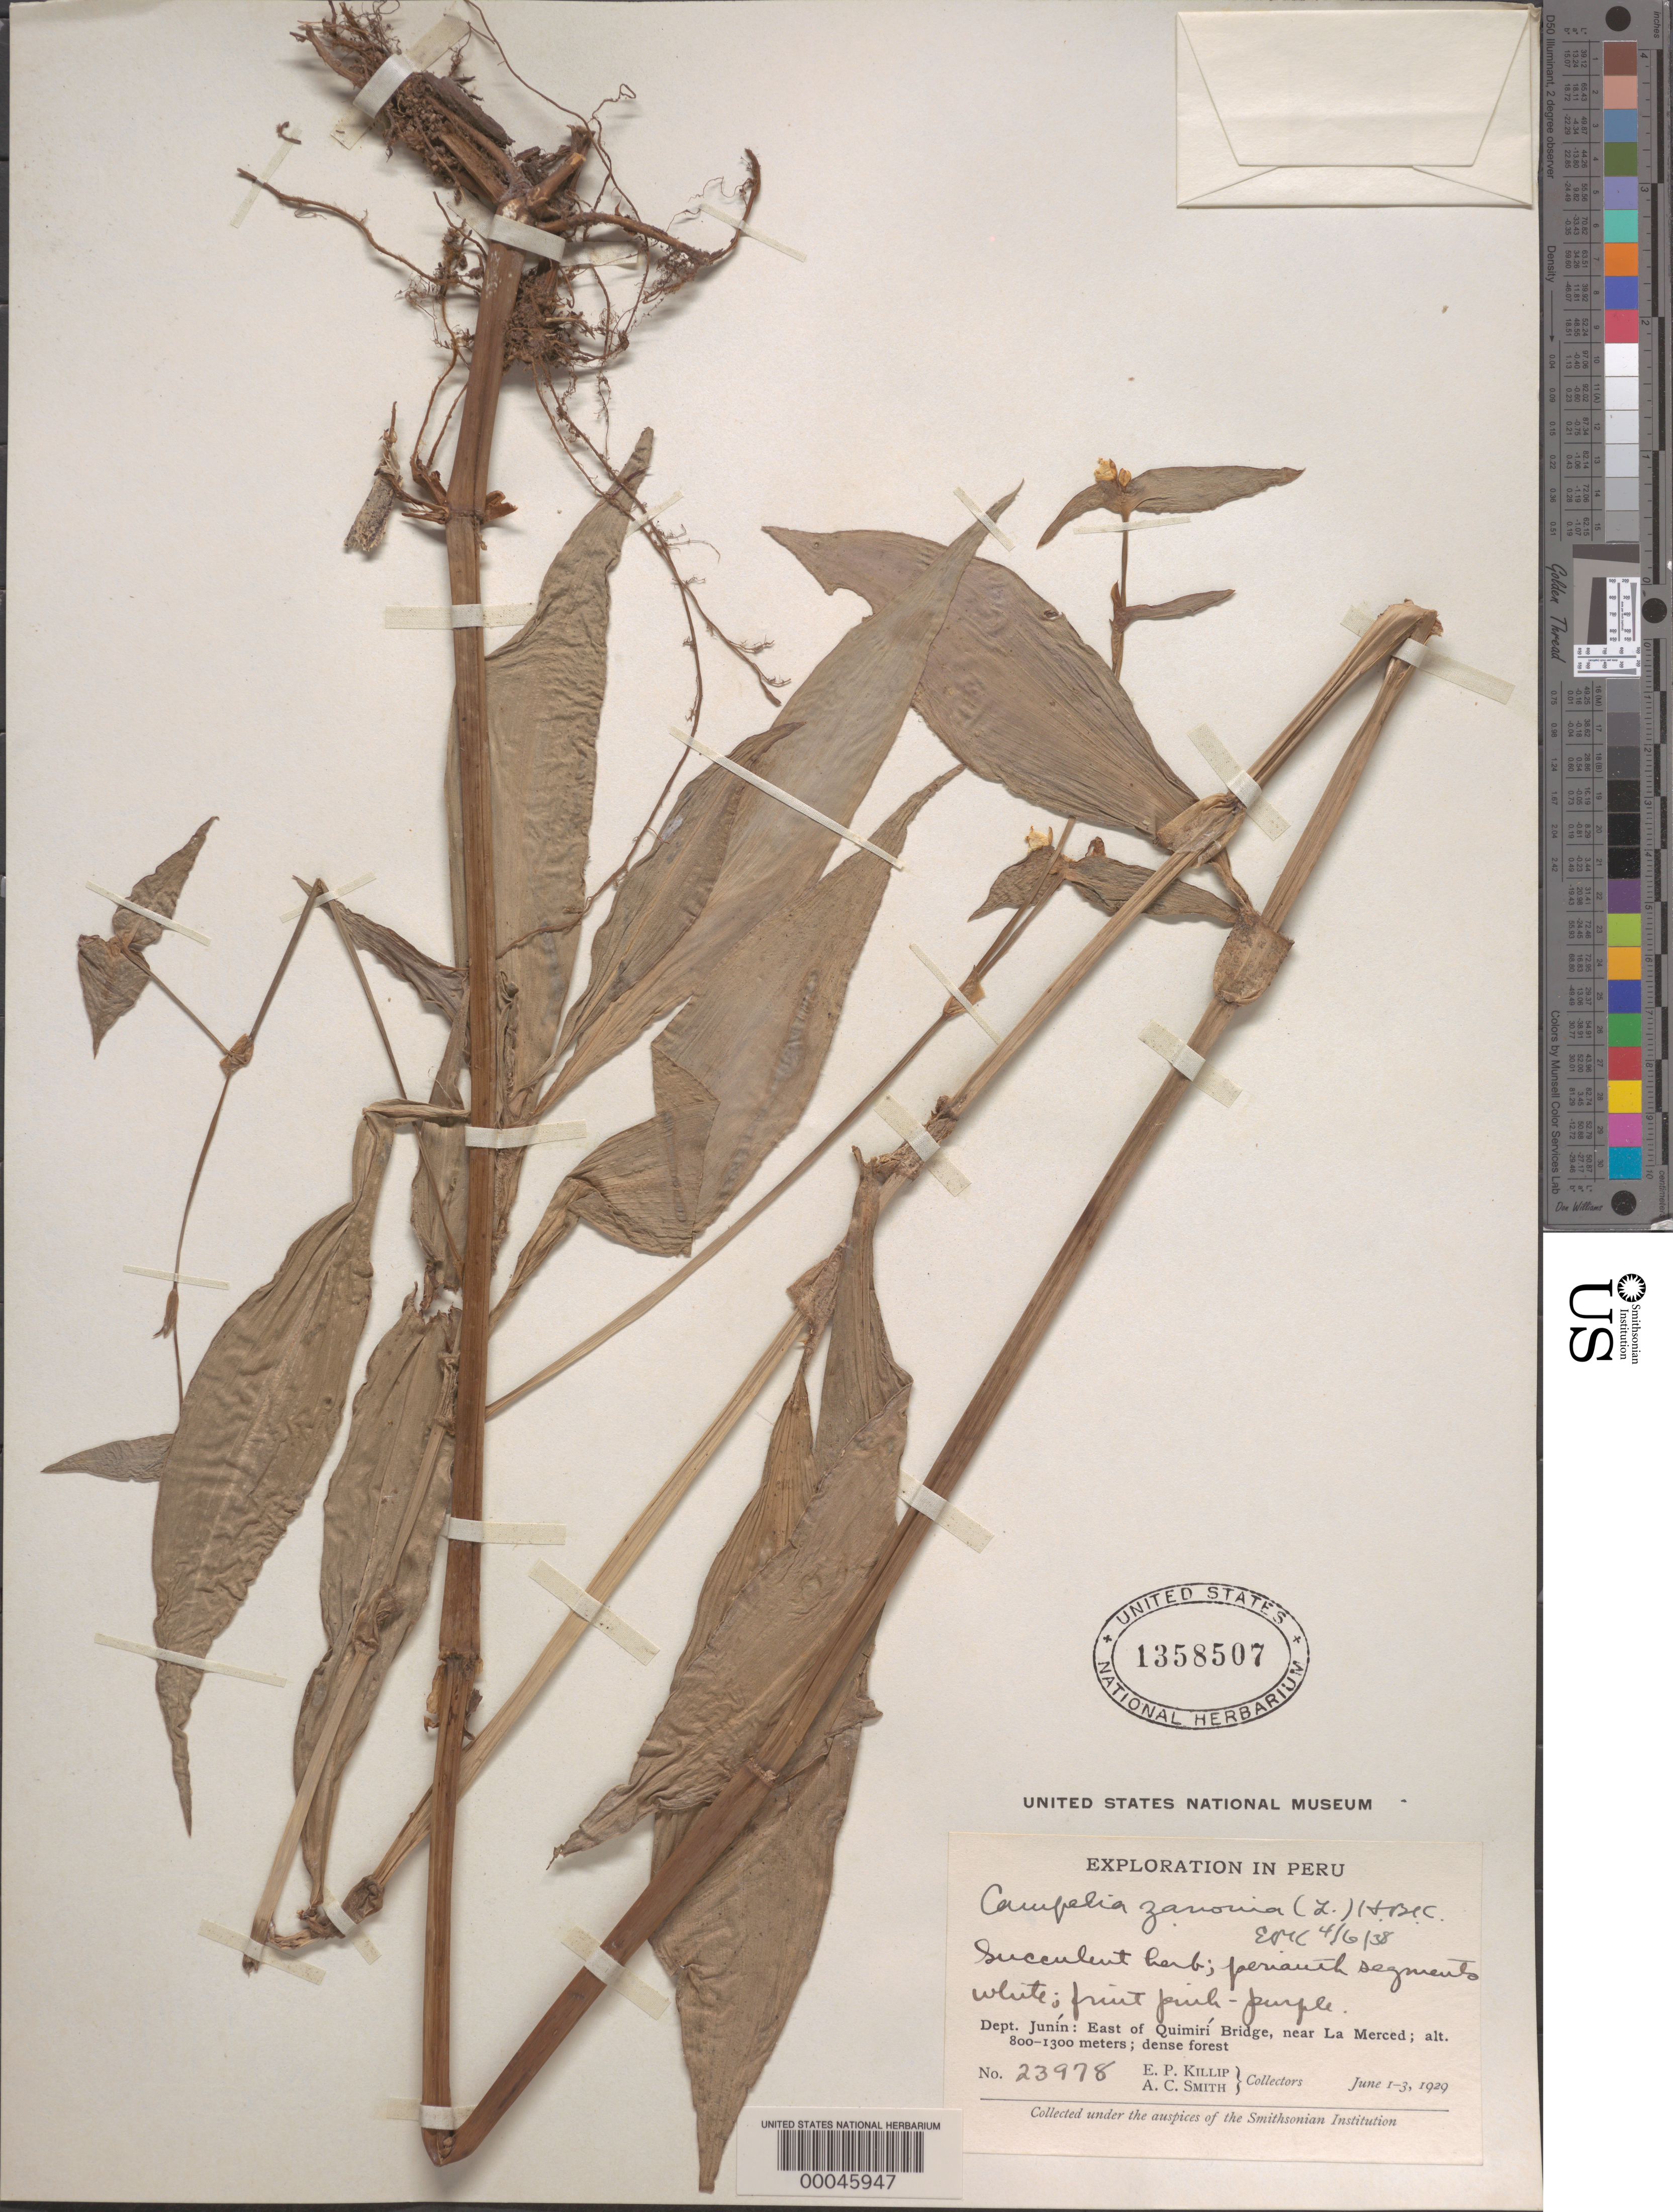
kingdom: Plantae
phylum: Tracheophyta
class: Liliopsida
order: Commelinales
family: Commelinaceae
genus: Tradescantia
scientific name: Tradescantia zanonia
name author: (L.) Sw.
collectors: Ll. Williams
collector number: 23978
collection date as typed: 01 Jun 1929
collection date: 1929-06-01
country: Peru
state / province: Junín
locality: E of quimiri bridge, near la merced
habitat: Dense forest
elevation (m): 800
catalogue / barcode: US 1358507